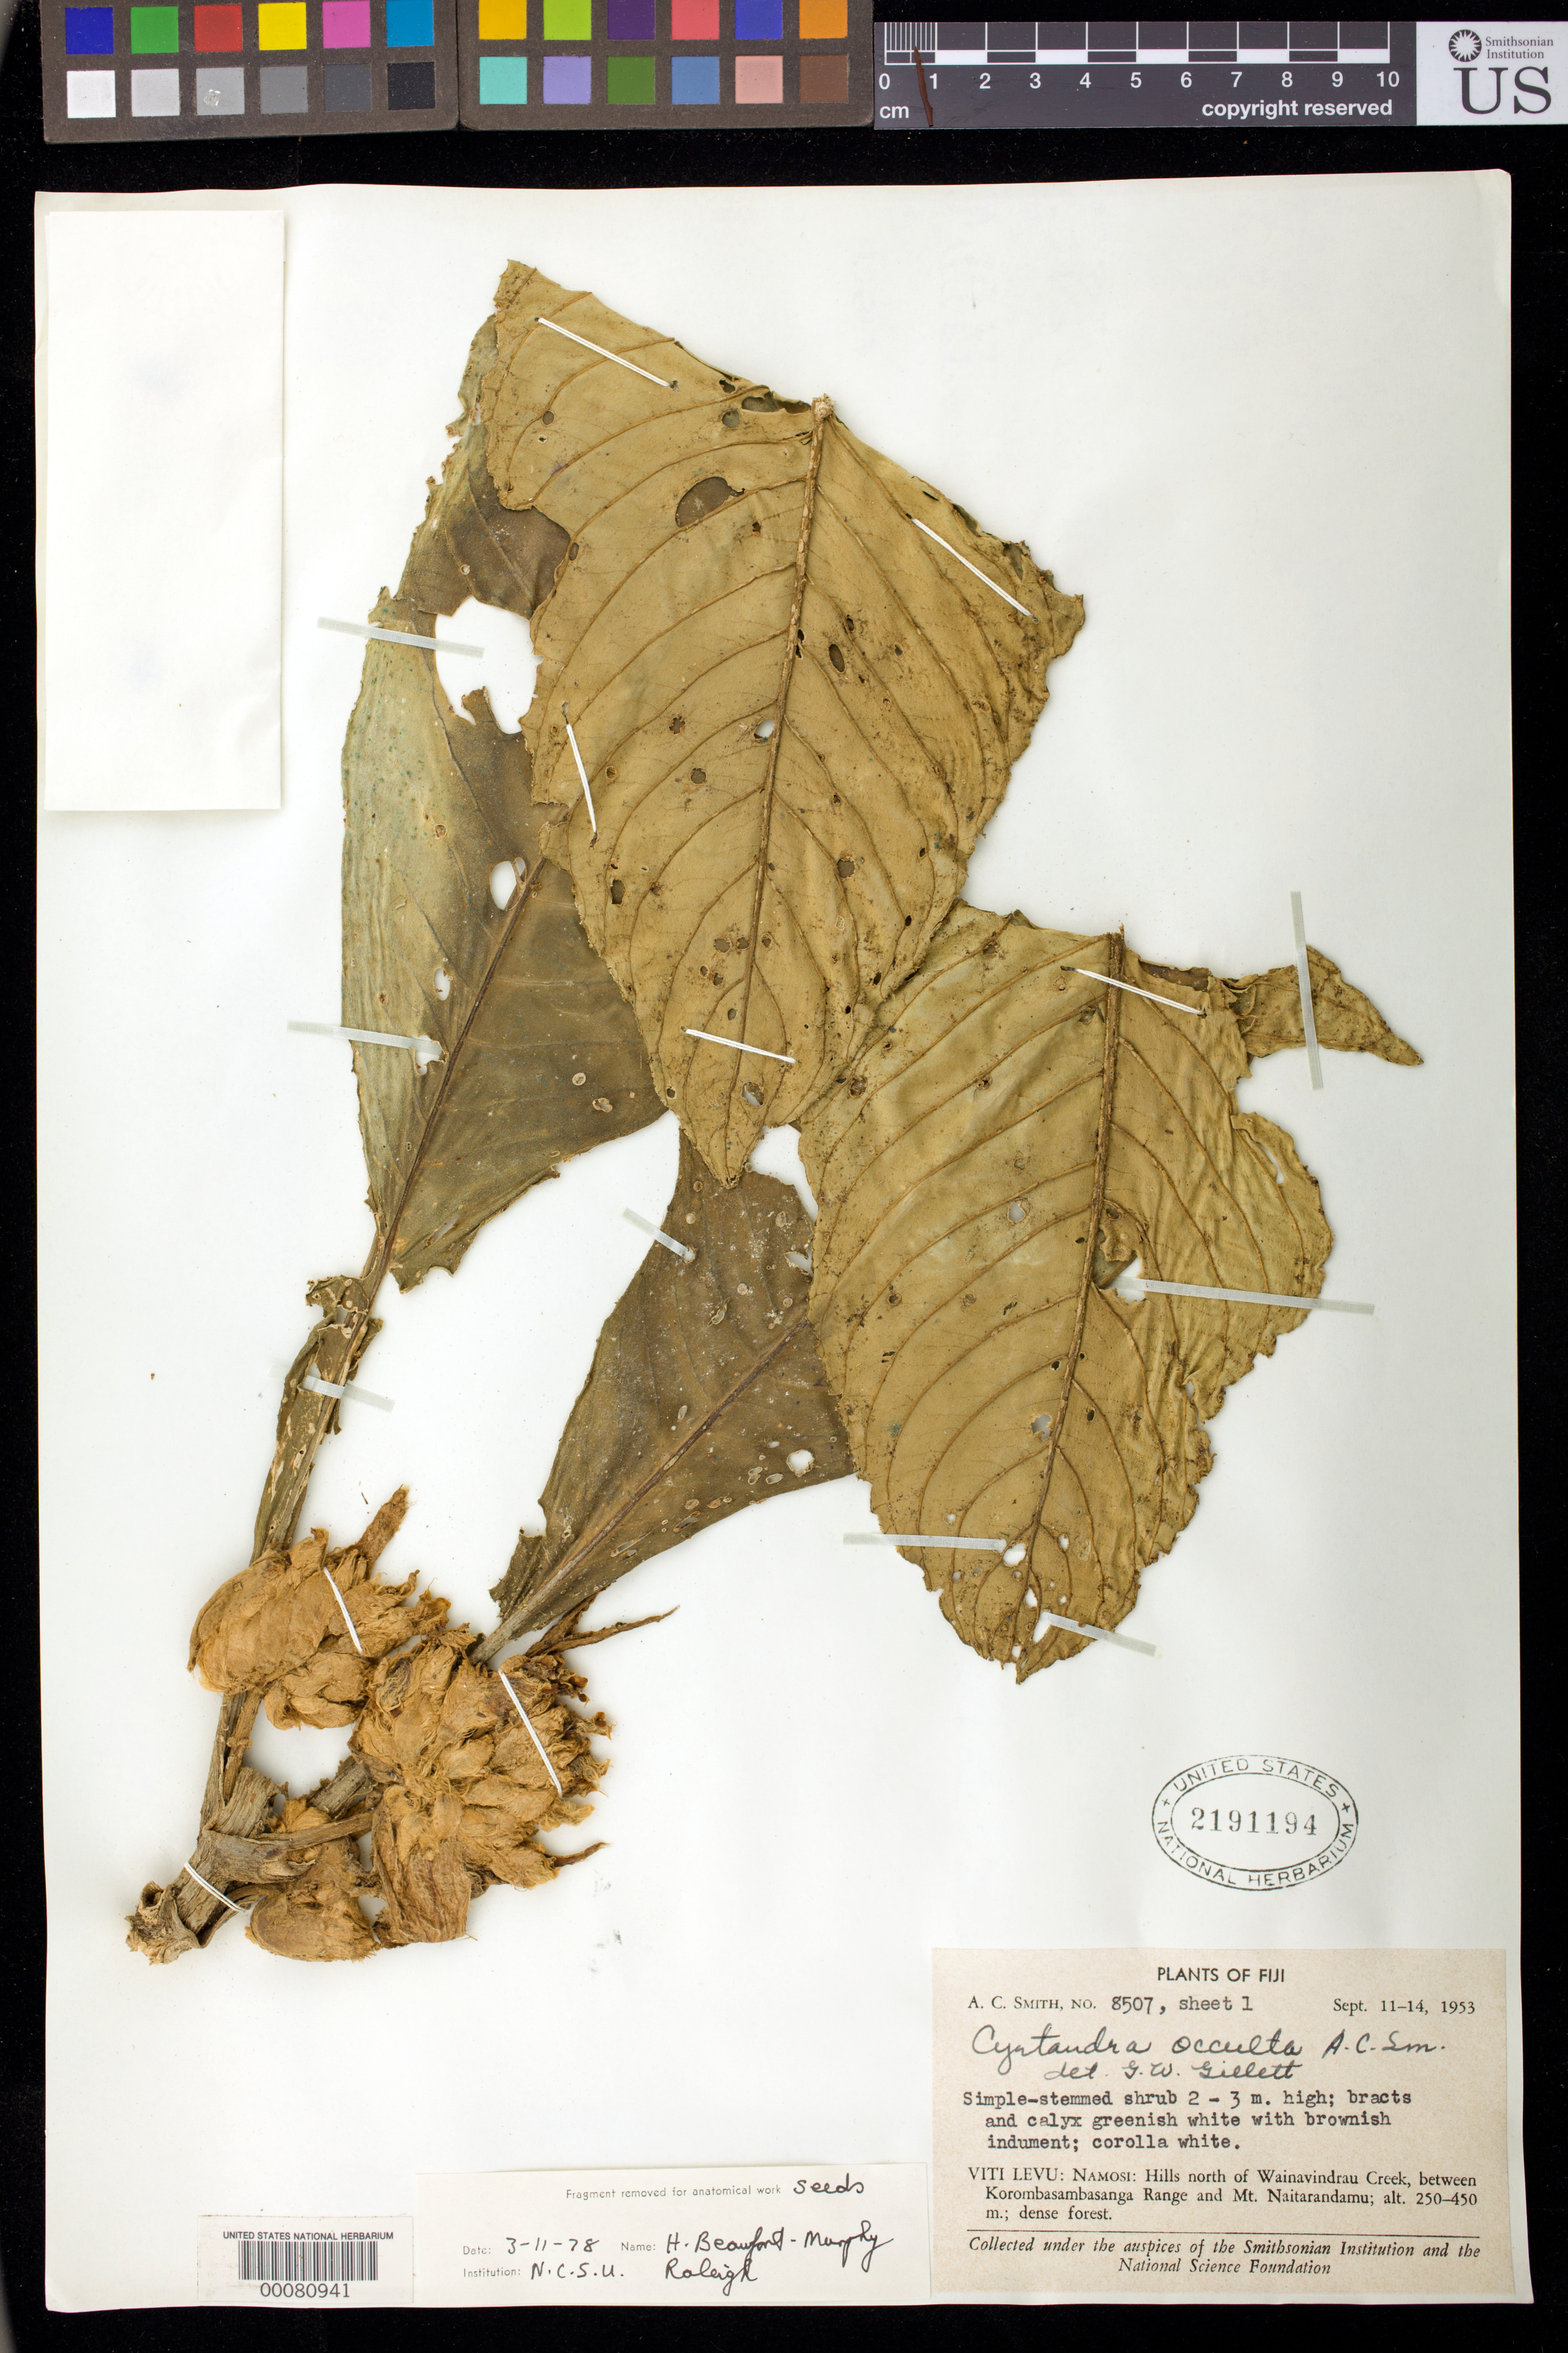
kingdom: Plantae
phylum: Tracheophyta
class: Magnoliopsida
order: Lamiales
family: Gesneriaceae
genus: Cyrtandra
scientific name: Cyrtandra occulta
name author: A.C. Sm.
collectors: A. C. Smith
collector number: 8507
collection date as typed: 11-14 Sep 1953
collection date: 1953-09-11/1953-09-14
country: Fiji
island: Viti Levu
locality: Namosi, hills n of wainavindrau creek, between korombasambasanga range and mt naitarandamu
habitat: Dense forest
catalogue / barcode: US 2191194